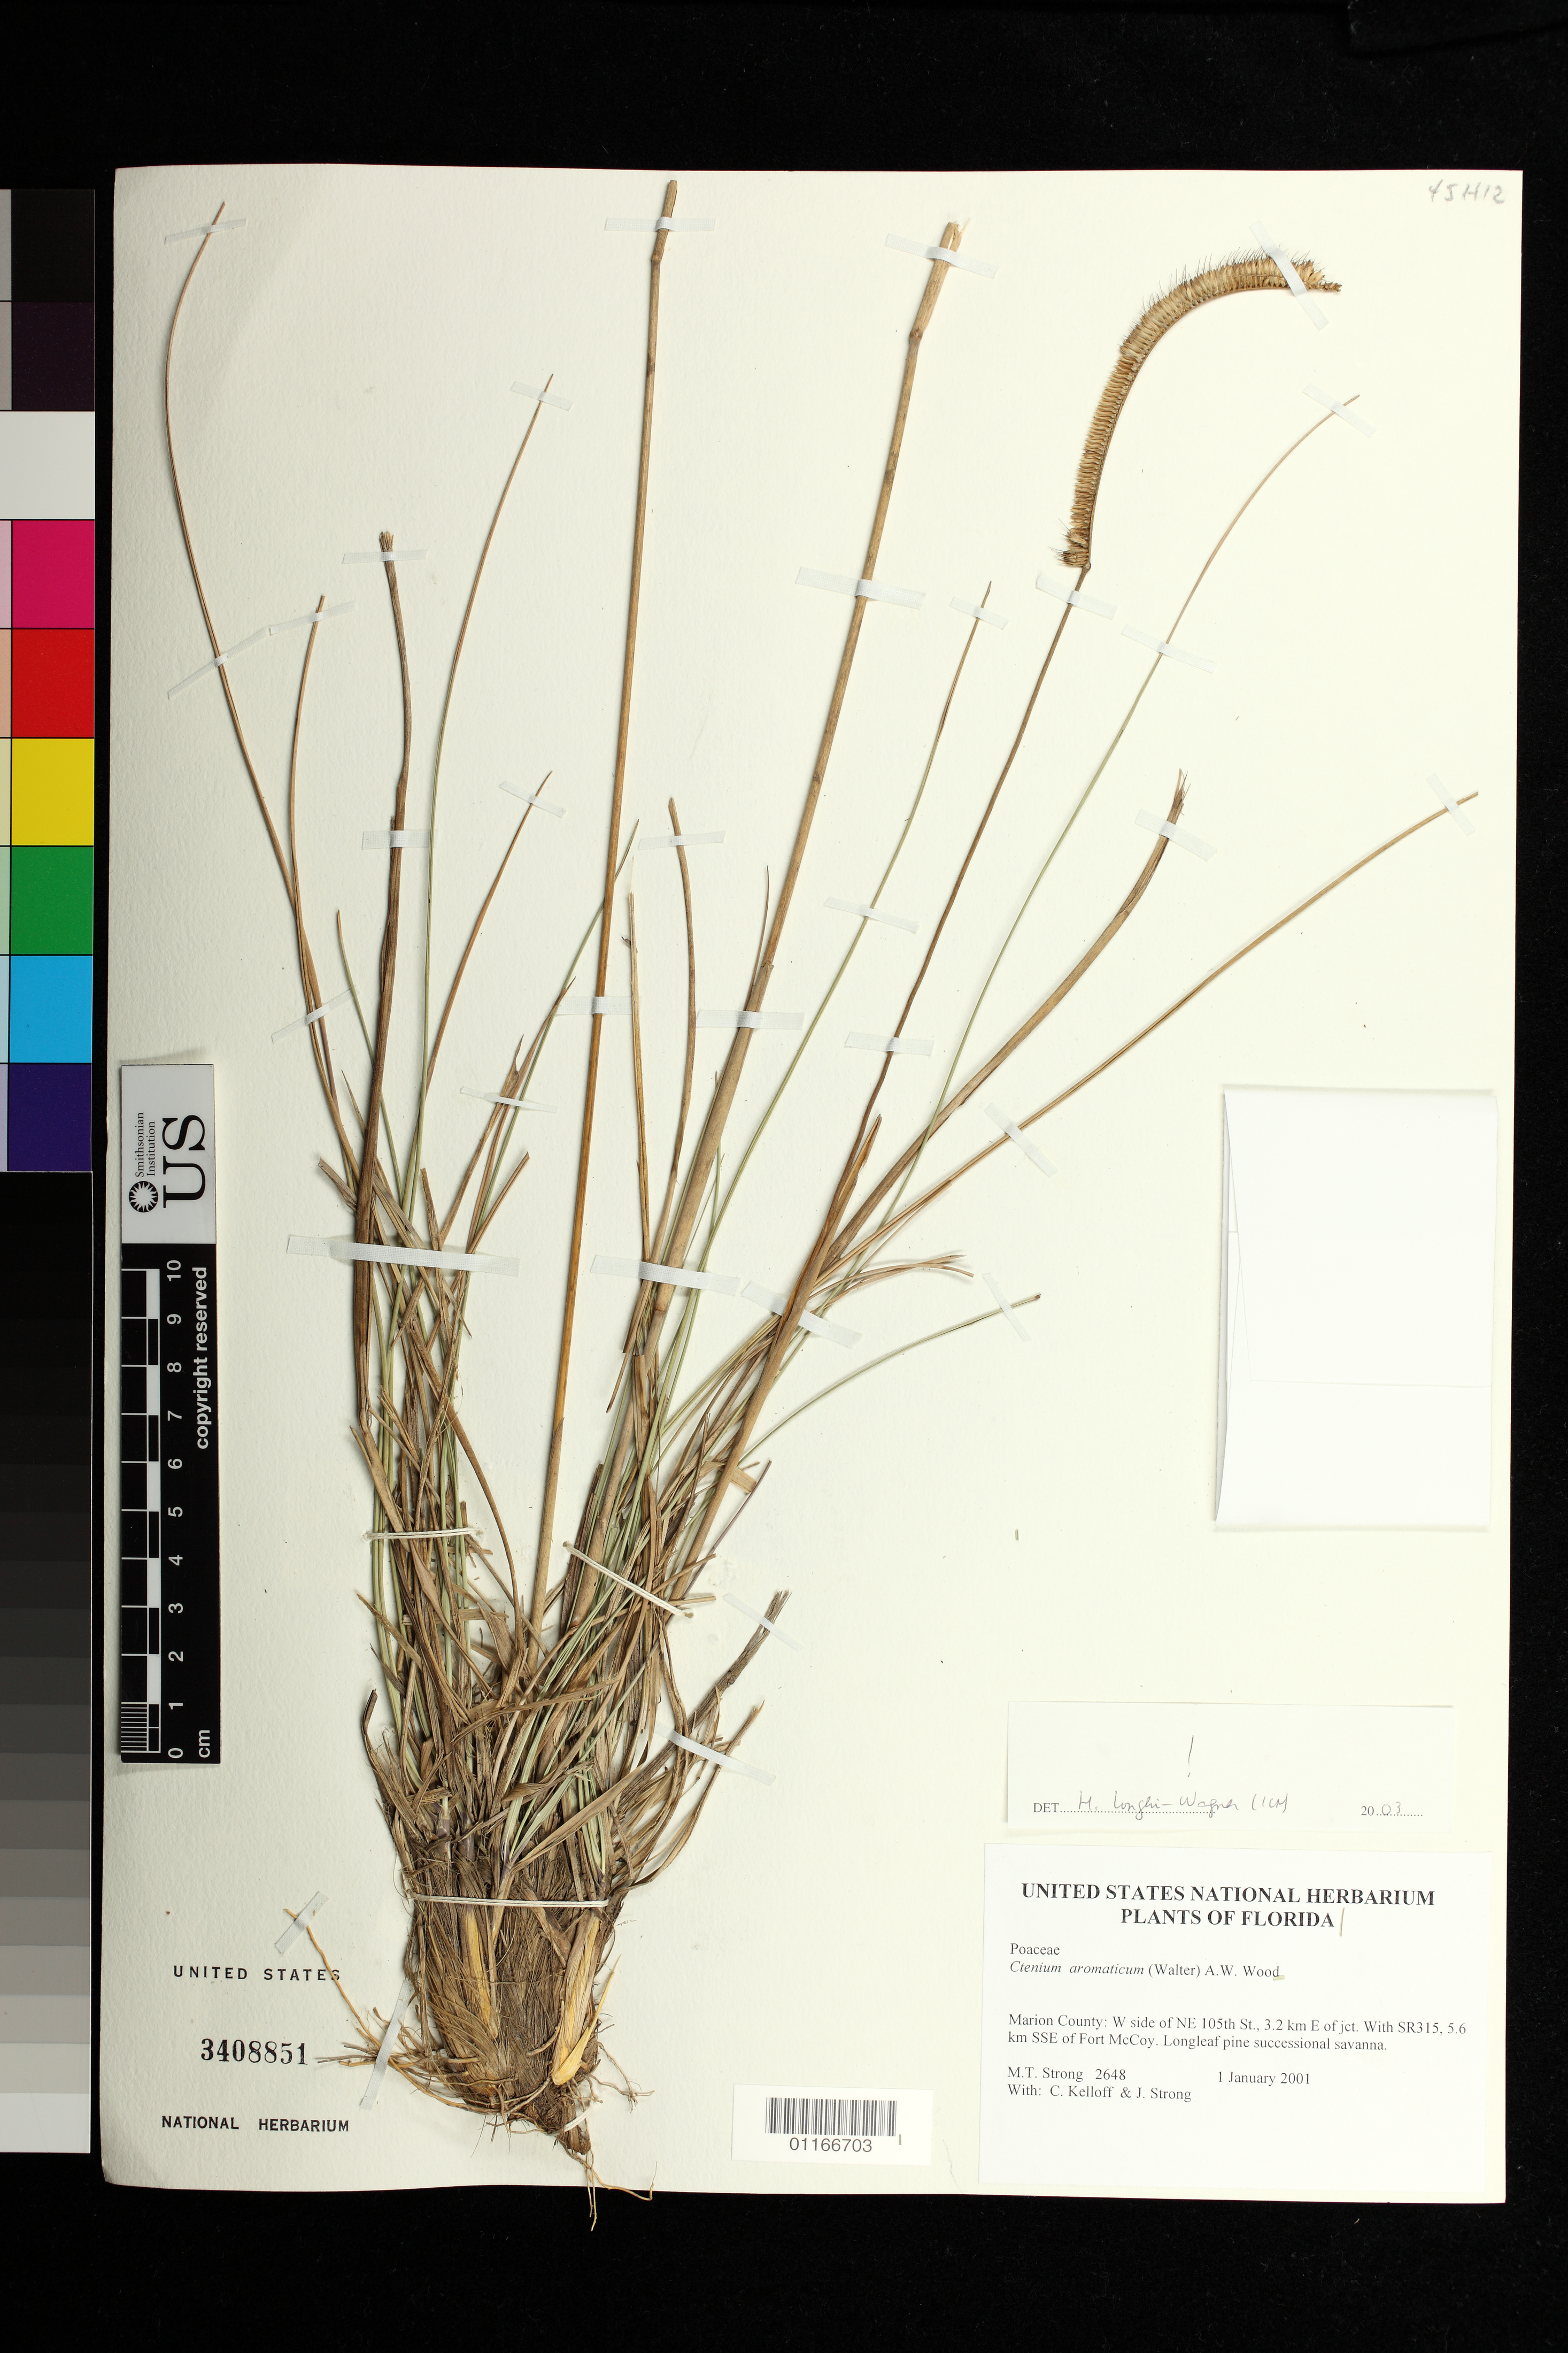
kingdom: Plantae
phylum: Tracheophyta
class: Liliopsida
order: Poales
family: Poaceae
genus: Ctenium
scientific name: Ctenium aromaticum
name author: (Walter) Alph. Wood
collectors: M. T. Strong, C. L. Kelloff & J. L. Strong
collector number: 2648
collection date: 2001-01-01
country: United States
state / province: Florida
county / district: Marion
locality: W side of NE 105th street, 3.5 km E of jct. with SR315, 5.6 km SSE of Fort McCoy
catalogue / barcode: US 3408851